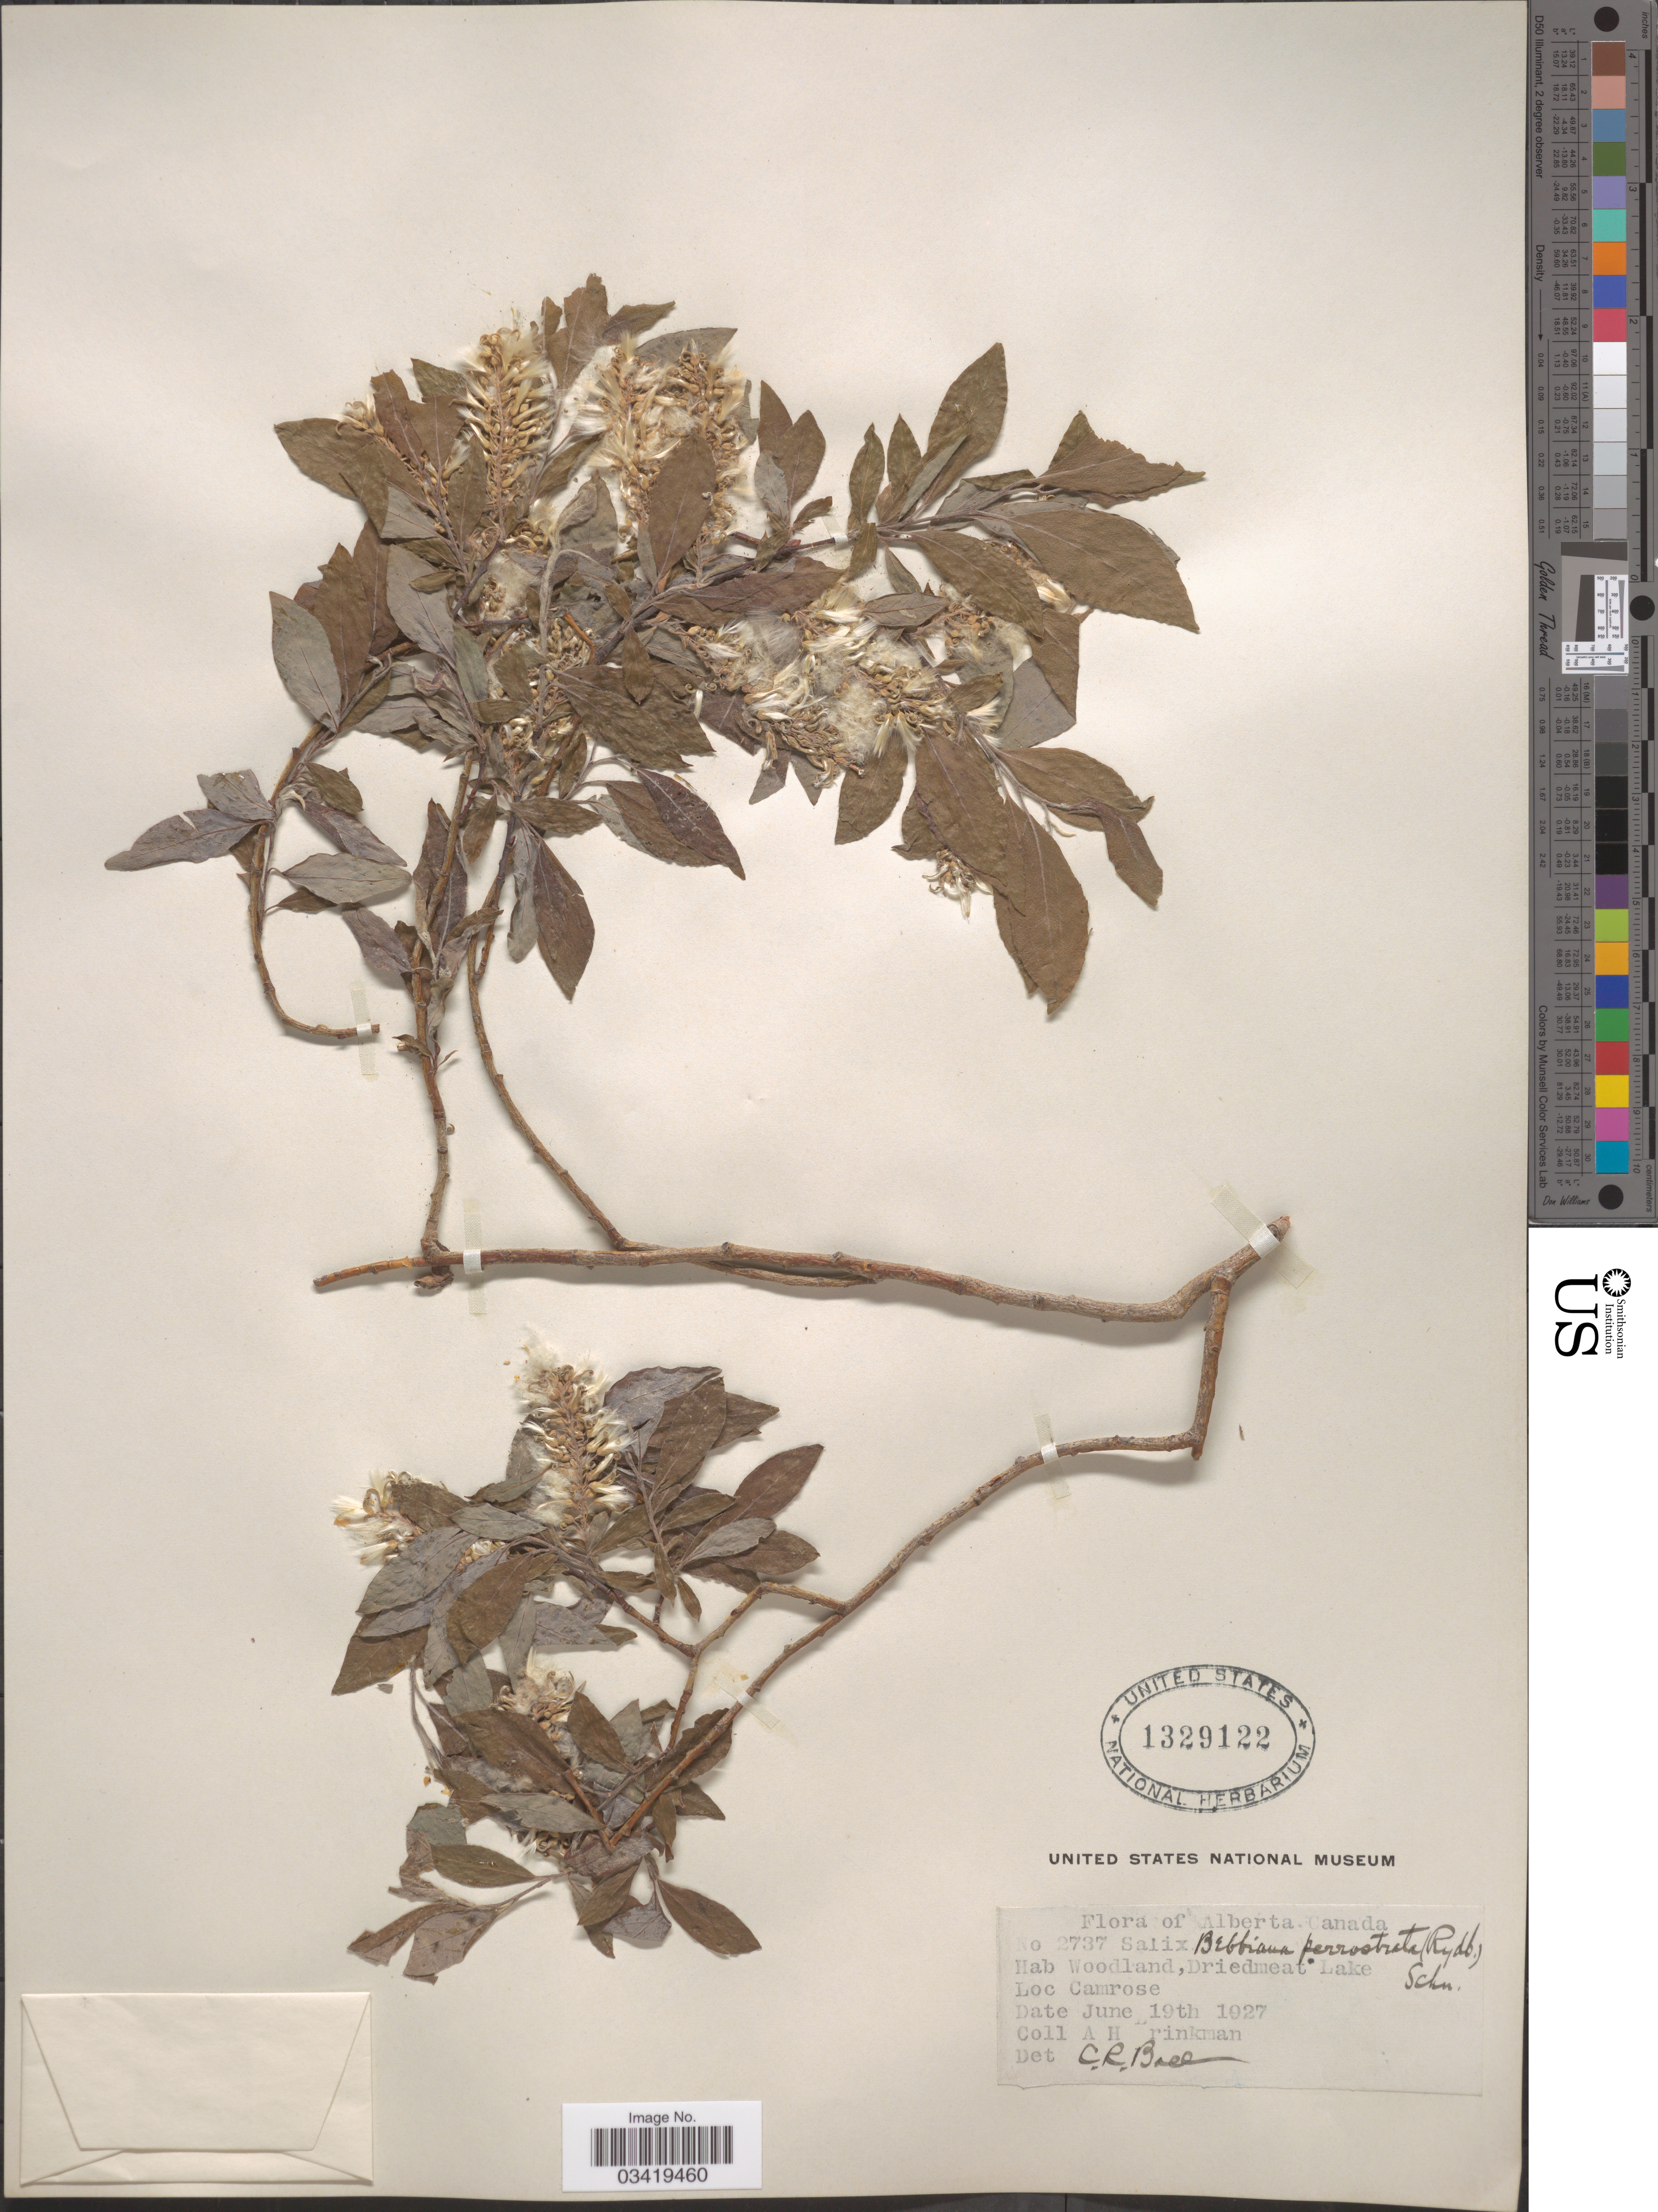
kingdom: Plantae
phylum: Tracheophyta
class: Magnoliopsida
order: Malpighiales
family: Salicaceae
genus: Salix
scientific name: Salix bebbiana var. perrostrata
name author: Sarg.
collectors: C. R. Ball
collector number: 2737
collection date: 1927-06-19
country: Canada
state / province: Alberta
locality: Woodland, Driedmeat Lake. Camrose.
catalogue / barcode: US 1329122